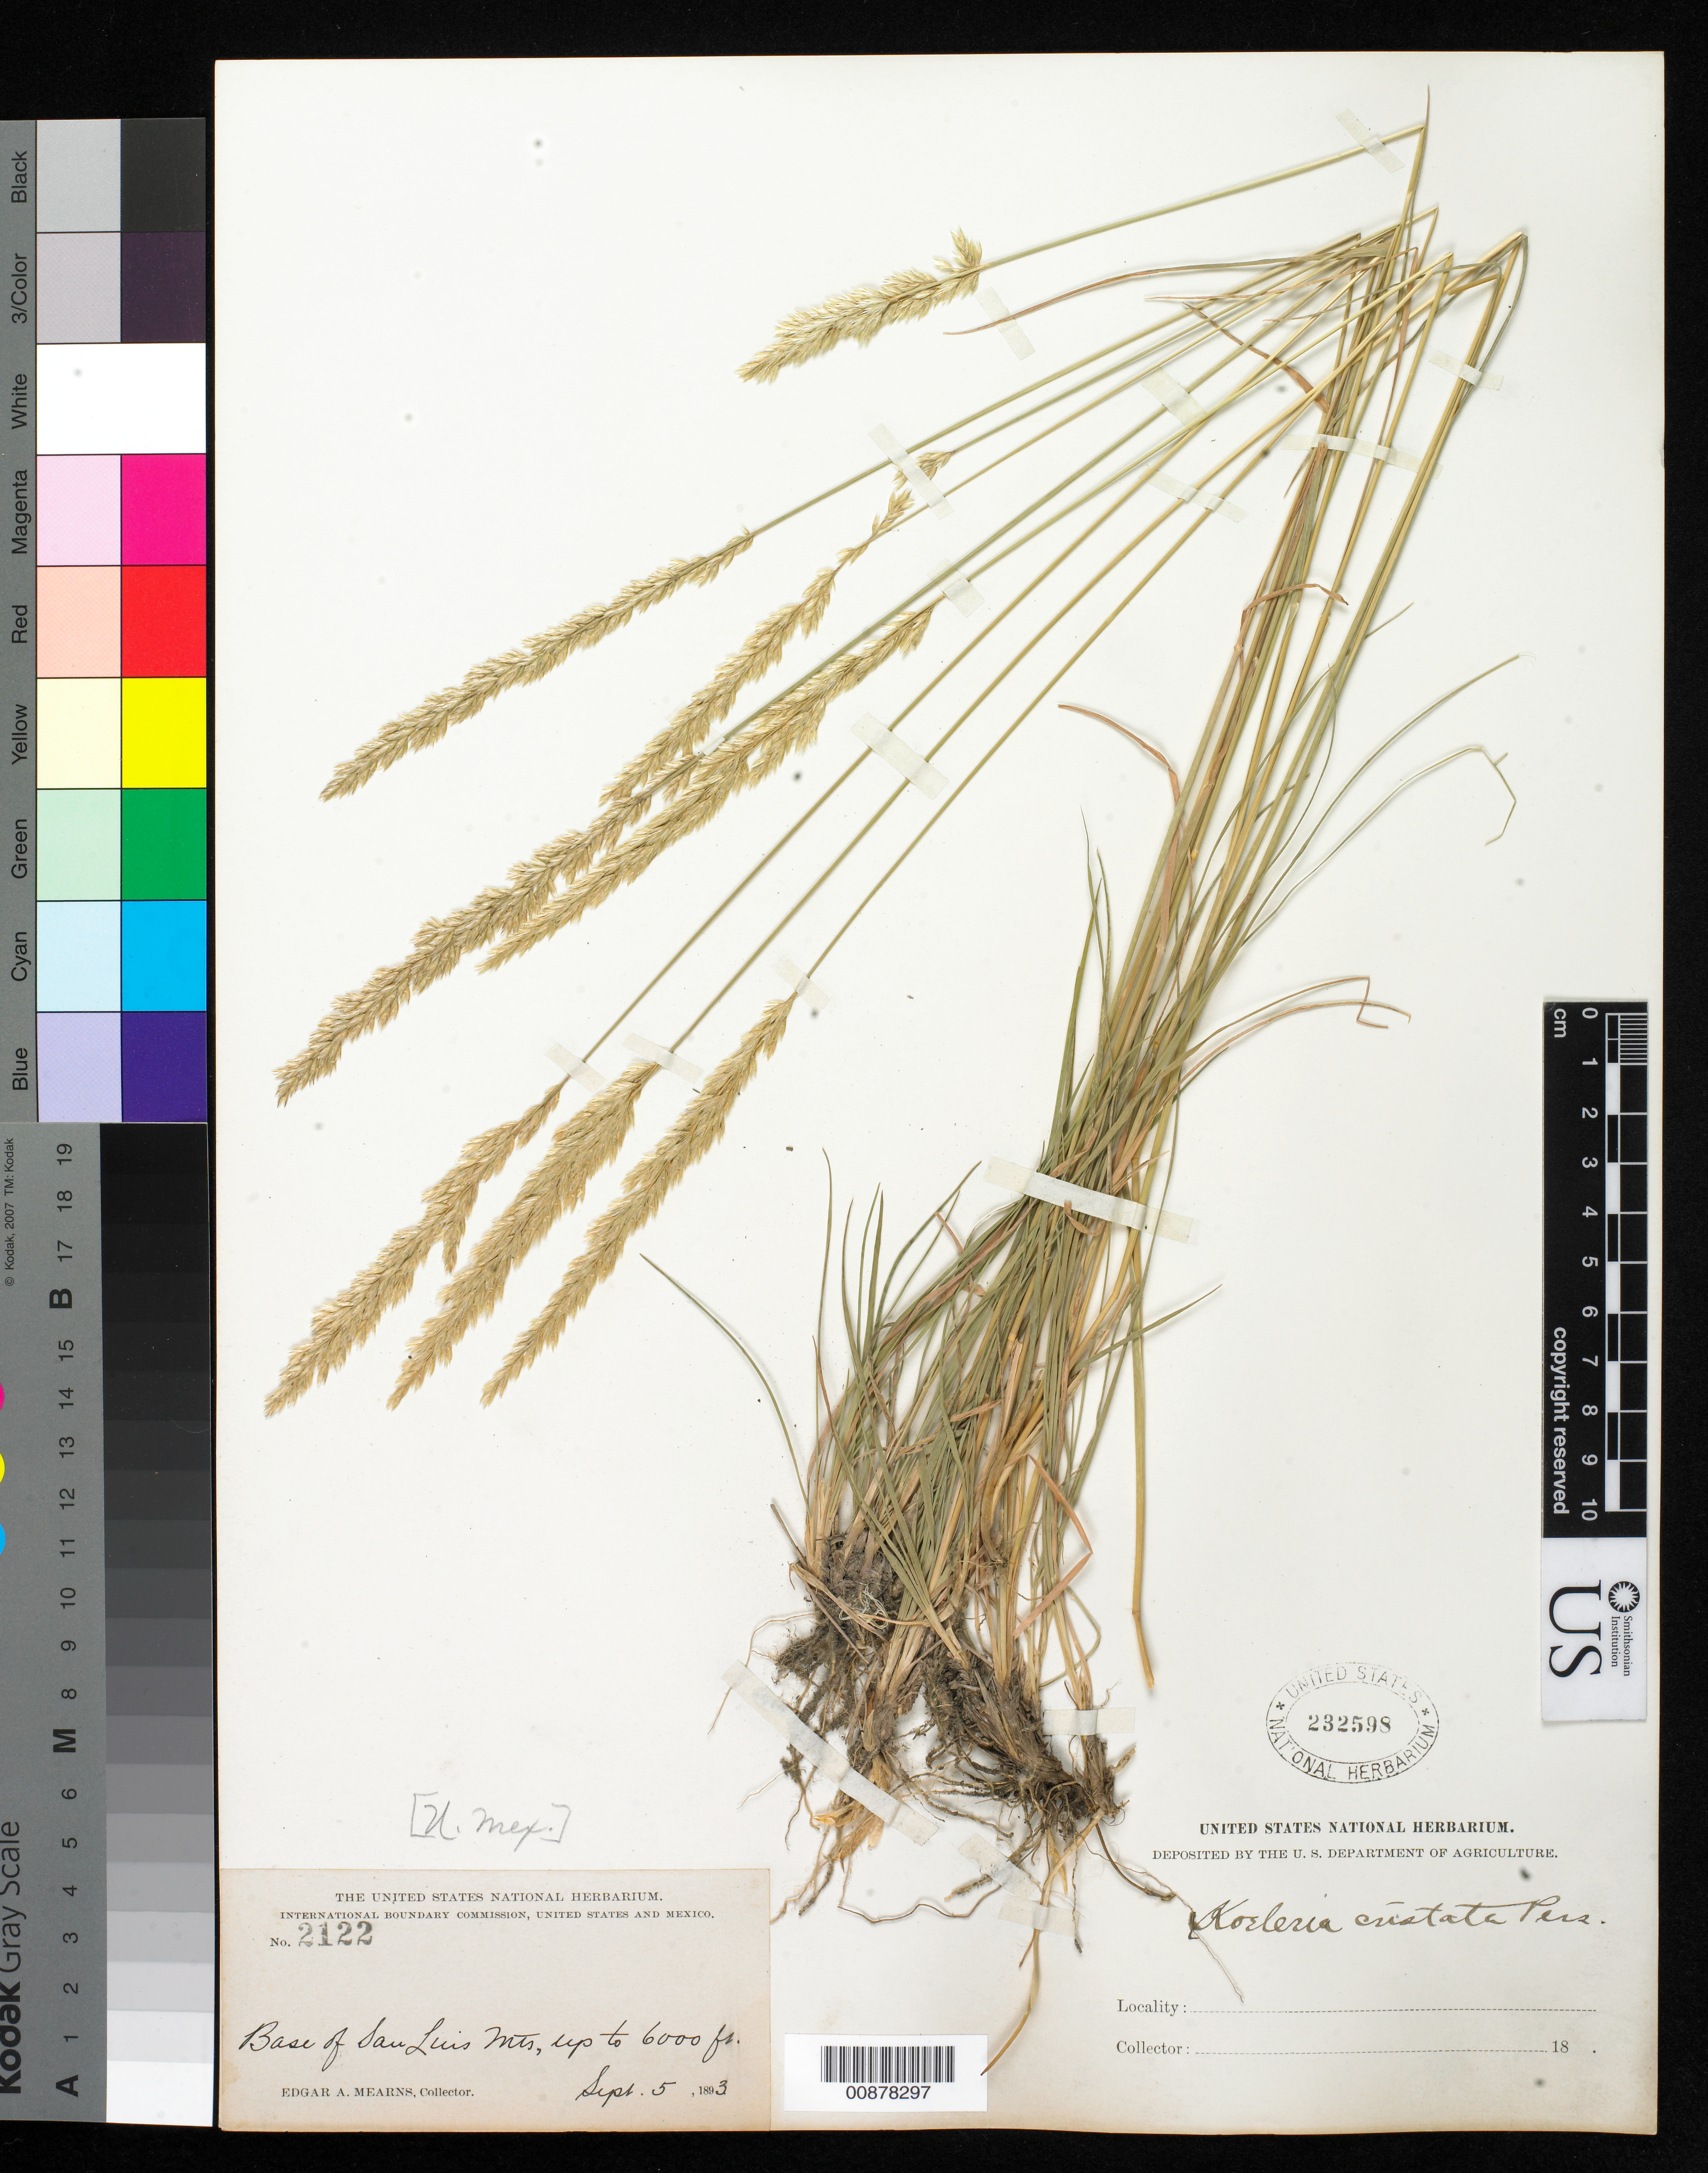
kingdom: Plantae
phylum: Tracheophyta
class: Liliopsida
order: Poales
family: Poaceae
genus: Koeleria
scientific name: Koeleria pyramidata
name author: (Lam.) P. Beauv.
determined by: Poaceae Reorganization Project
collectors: E. A. Mearns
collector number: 2122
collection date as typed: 05 Sep 1893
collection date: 1893-09-05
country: United States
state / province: New Mexico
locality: Base of San Luis Mts., New Mexico.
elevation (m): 1829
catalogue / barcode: US 232598